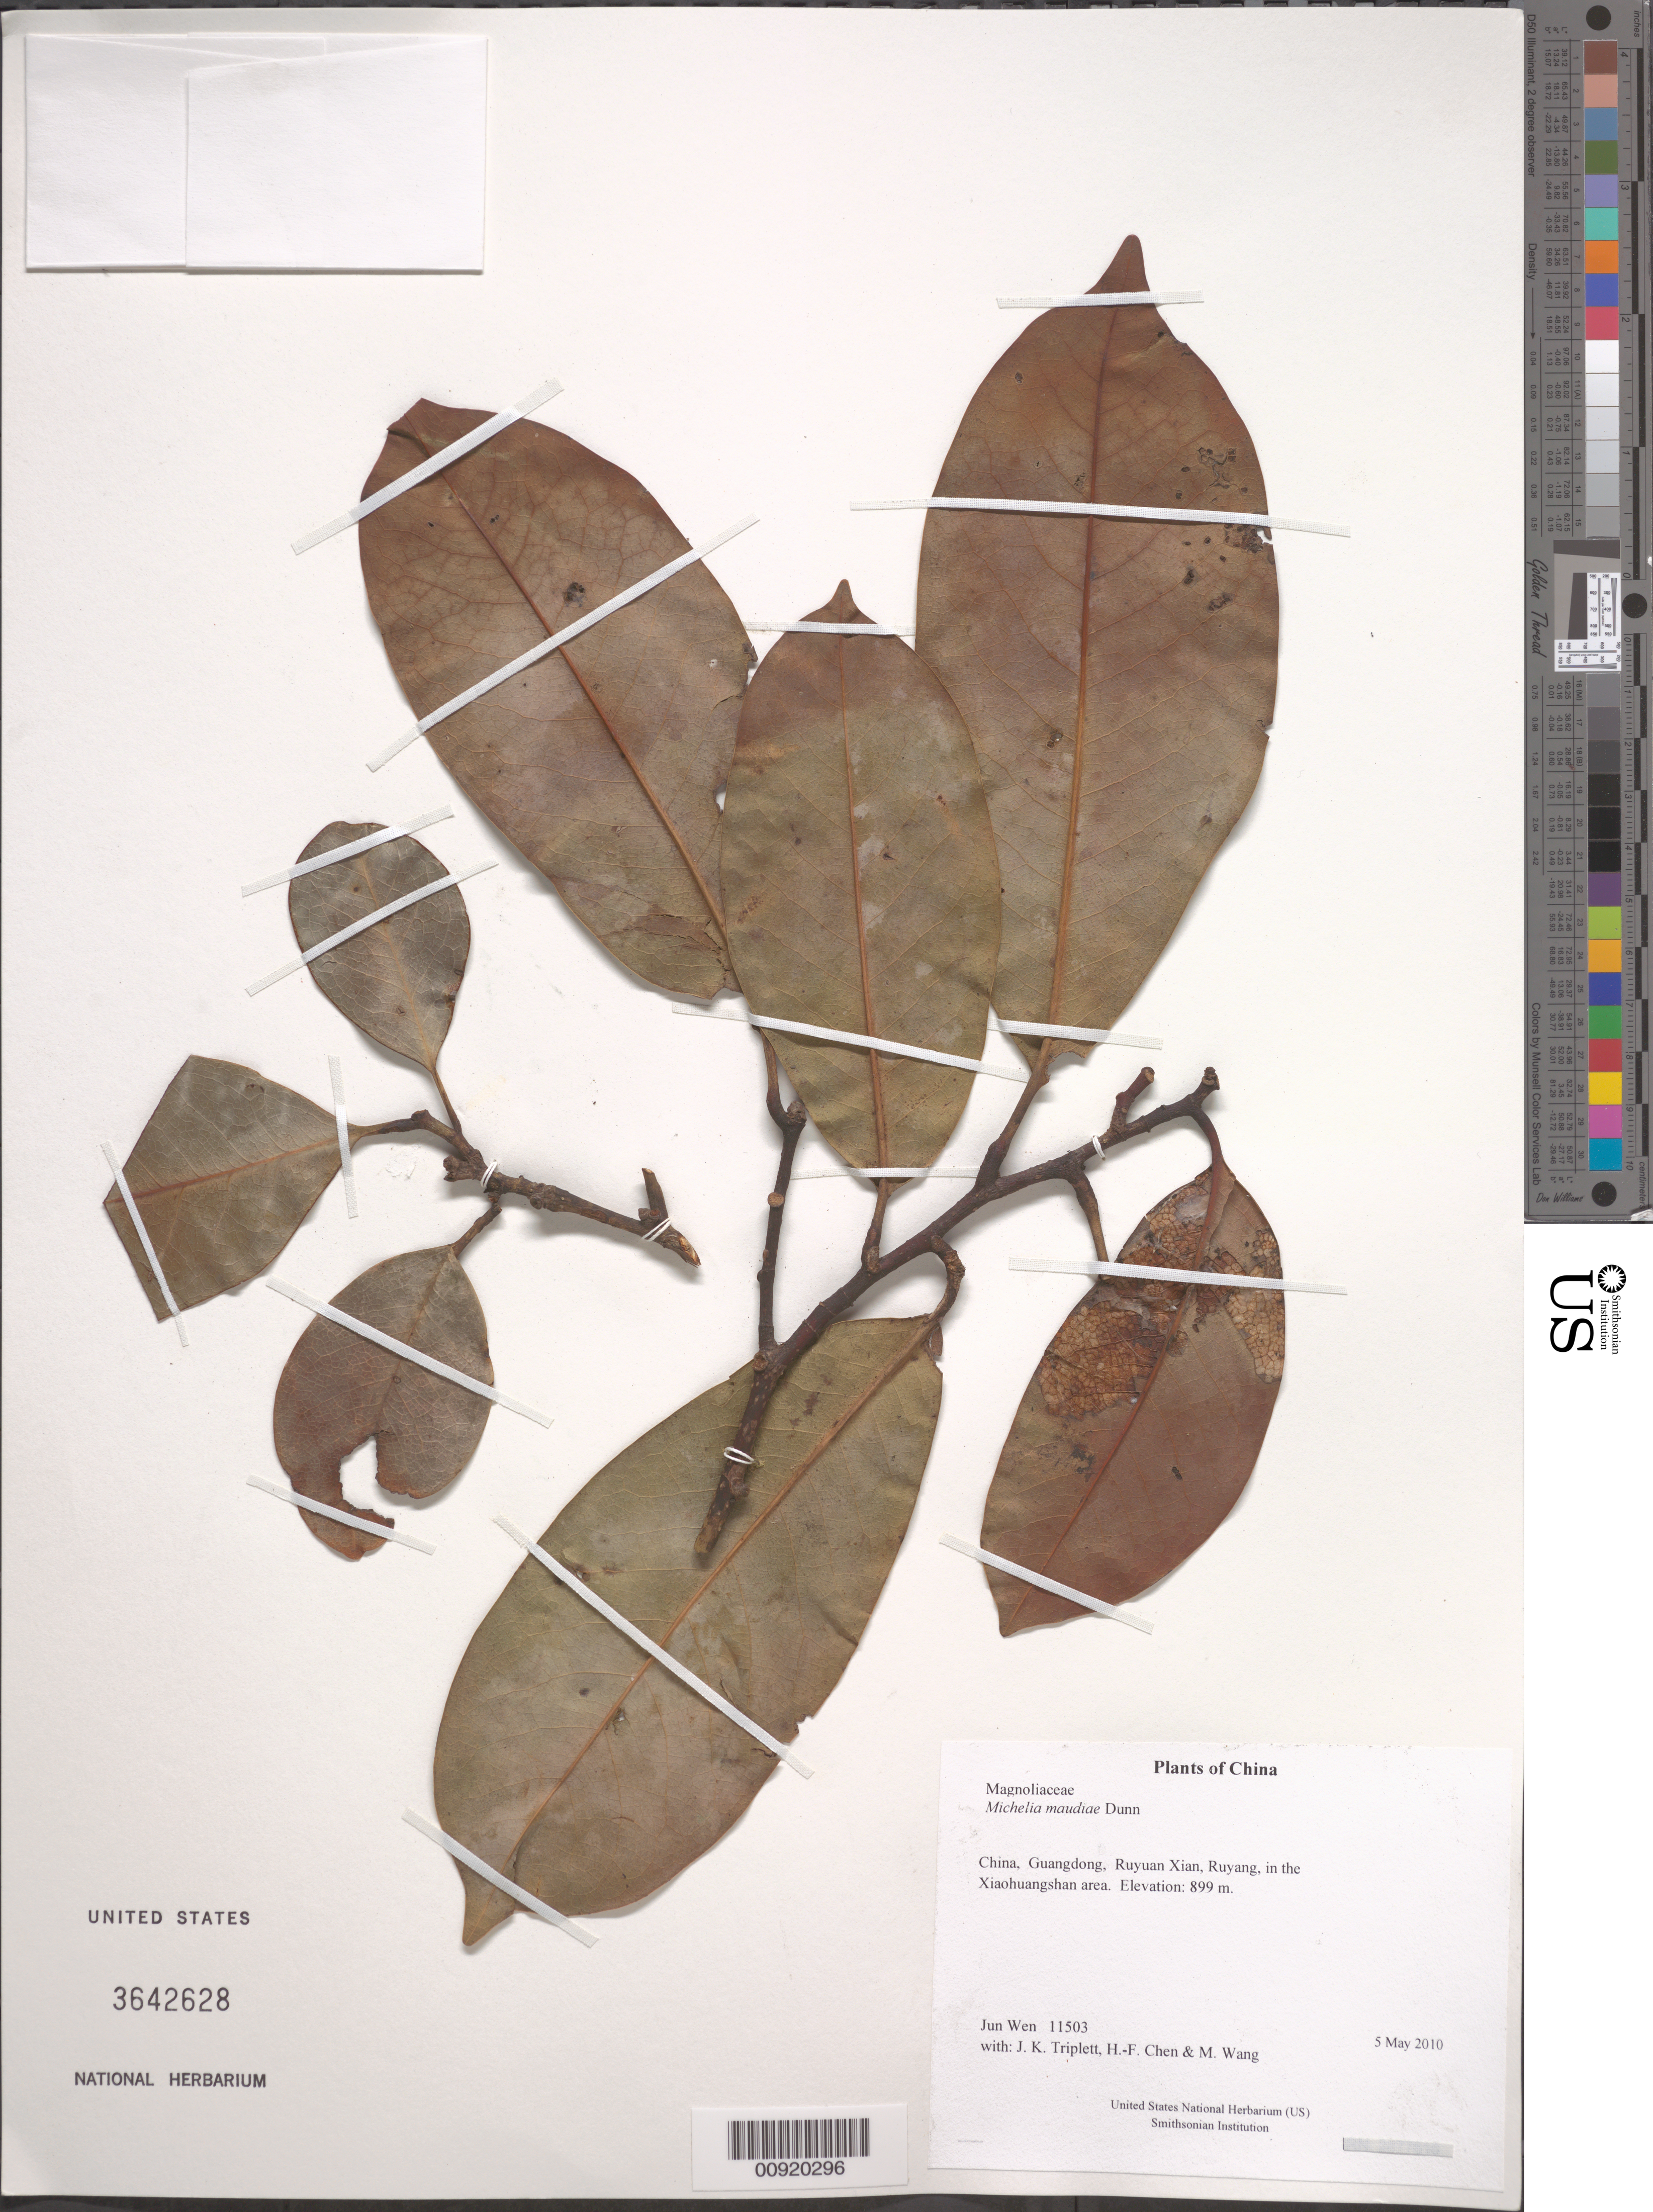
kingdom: Plantae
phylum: Tracheophyta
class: Magnoliopsida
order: Magnoliales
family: Magnoliaceae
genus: Magnolia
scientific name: Magnolia maudiae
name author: (Dunn) Figlar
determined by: Wen, Jun, (BOT), Smithsonian Institution - National Museum of Natural History (UNITED STATES)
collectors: J. Wen, J. K. Triplett, H.-F. Chen & M. Wang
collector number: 11503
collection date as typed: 5 May 2010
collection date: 2010-05-05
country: China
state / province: Guangdong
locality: Ruyuan Xian, Ruyang, in the Xiaohuangshan area.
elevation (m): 899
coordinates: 24 54.721 N, 113 02.326 E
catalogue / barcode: US 3642628